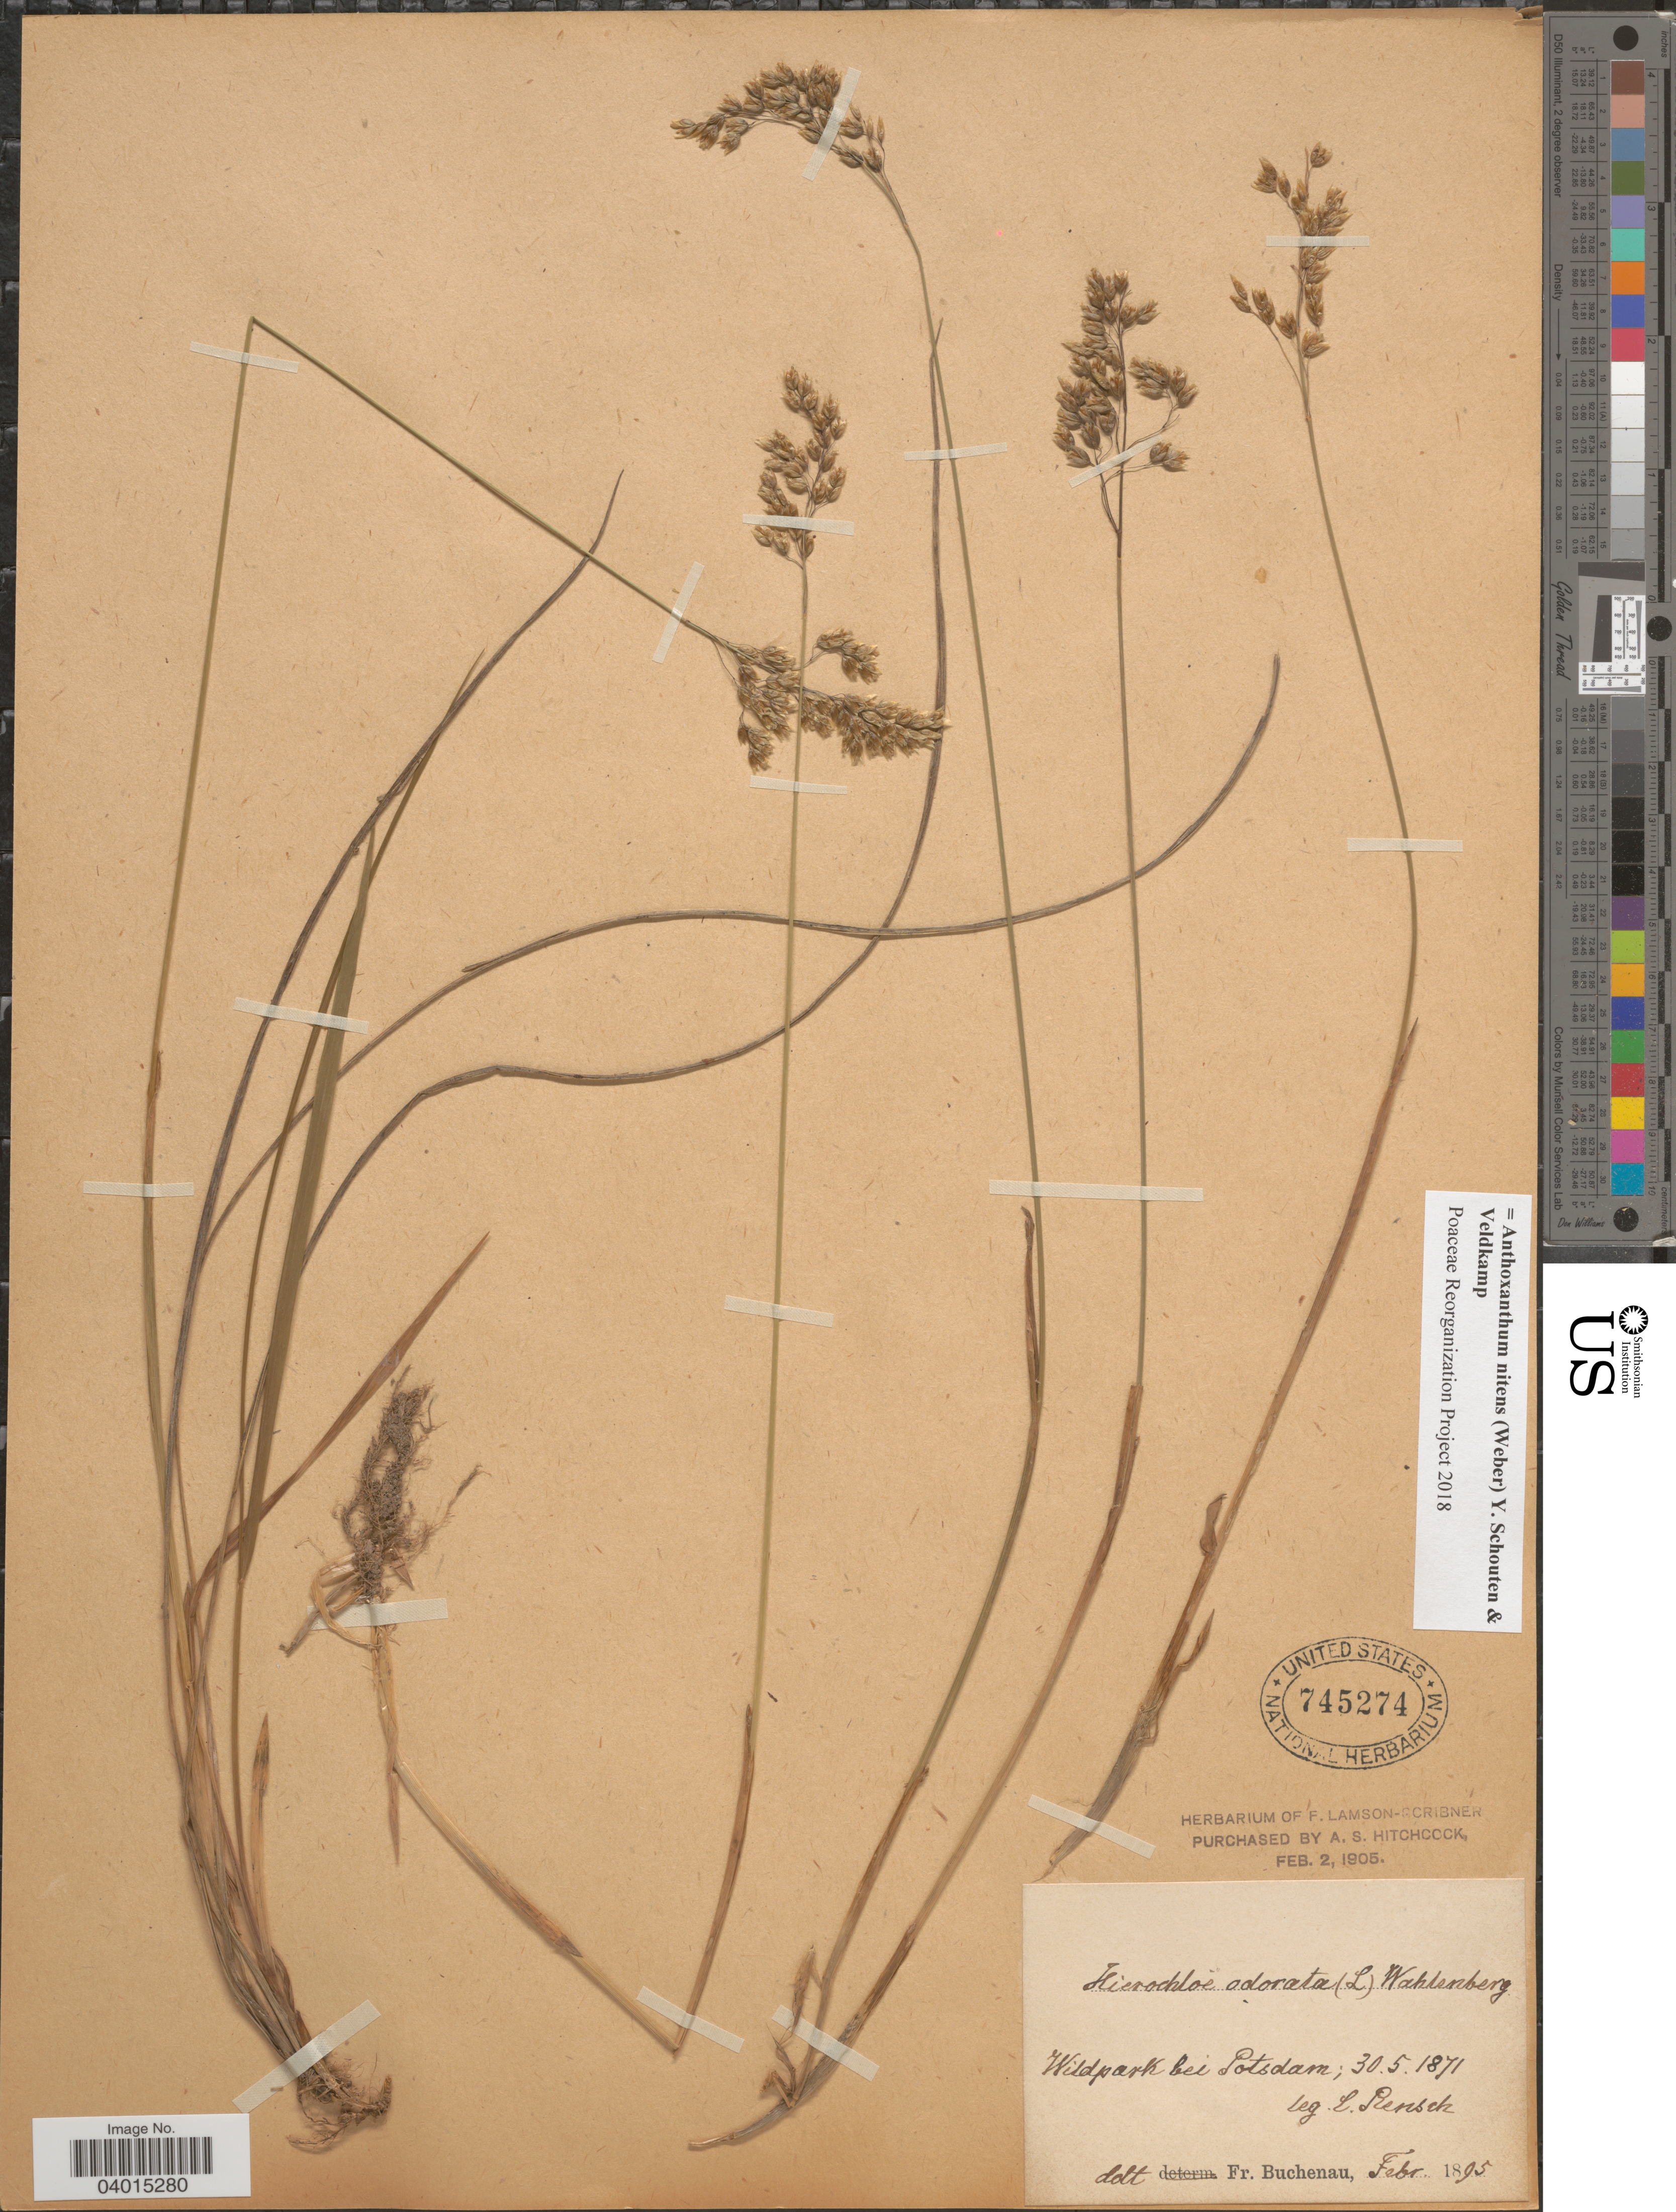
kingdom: Plantae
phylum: Tracheophyta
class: Liliopsida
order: Poales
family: Poaceae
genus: Anthoxanthum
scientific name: Anthoxanthum nitens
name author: (G.H. Weber) R.T.A. Schouten & Veldkamp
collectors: C. Rensch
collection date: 1871-05-30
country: Germany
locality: Wildpark bei Potsdam.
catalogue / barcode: US 745274